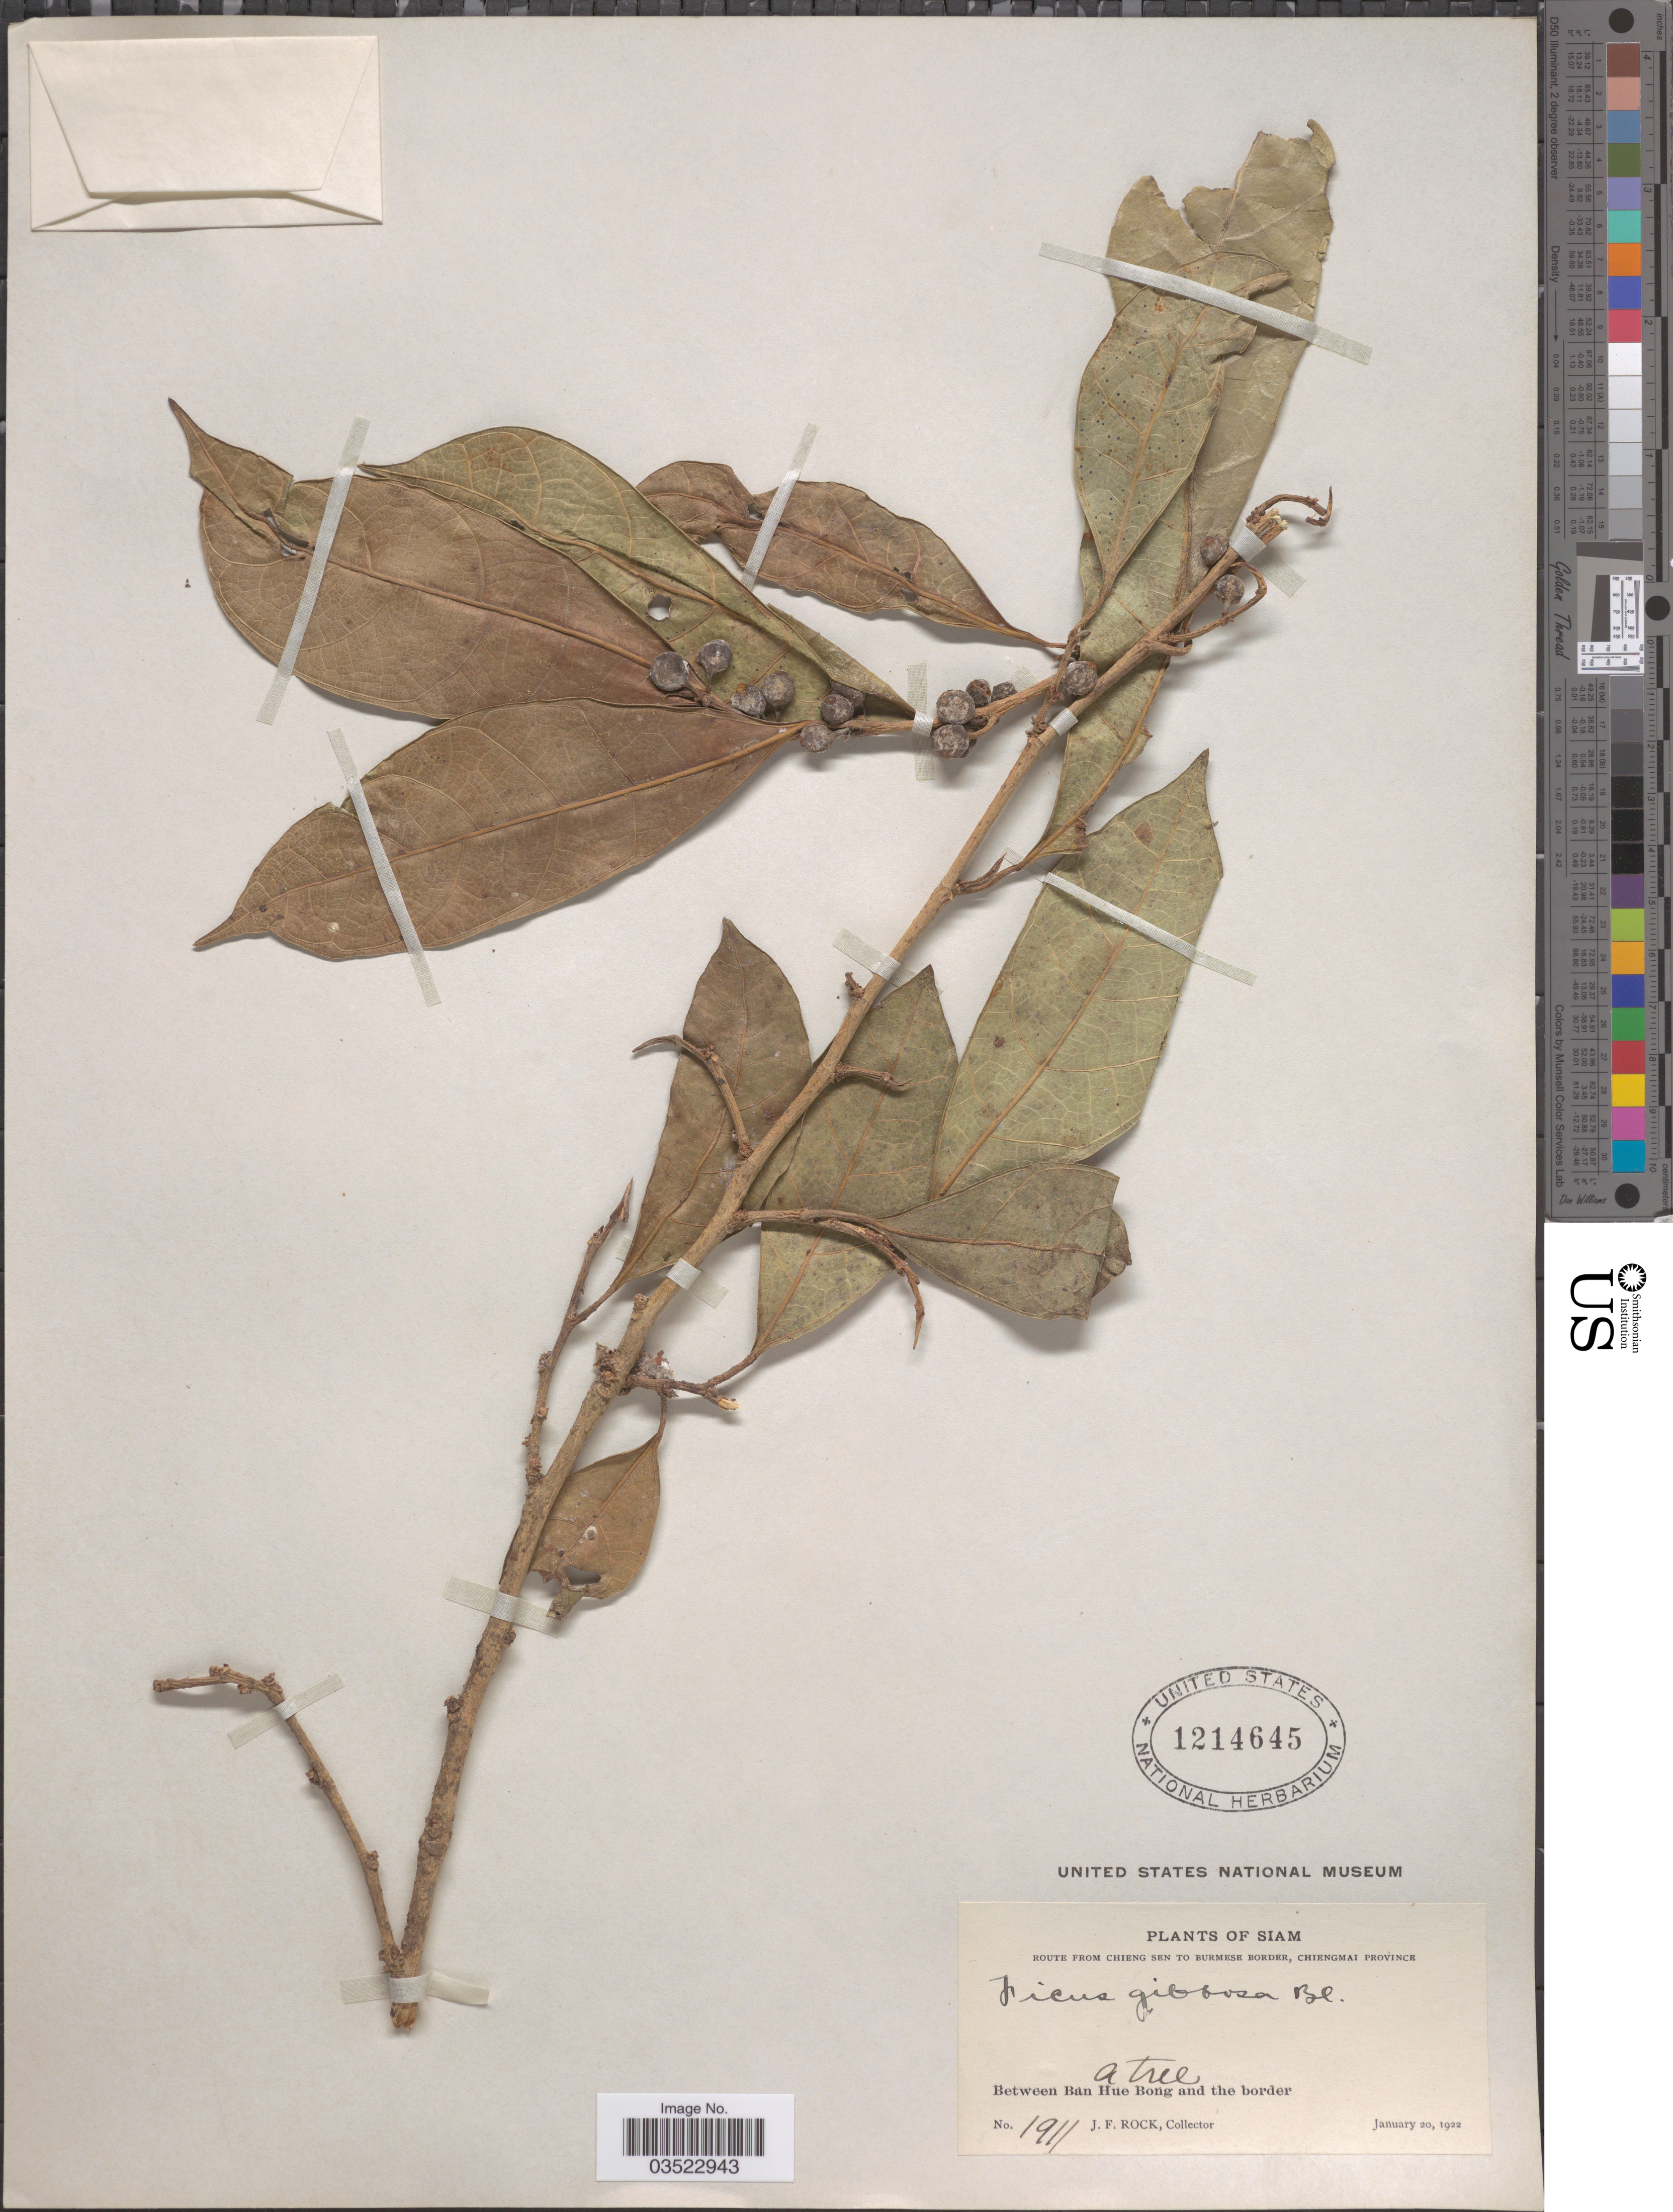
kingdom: Plantae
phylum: Tracheophyta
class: Magnoliopsida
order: Rosales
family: Moraceae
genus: Ficus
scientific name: Ficus tinctoria subsp. gibbosa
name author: (Blume) Corner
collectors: J. Rock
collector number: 1911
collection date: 1922-01-20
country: Thailand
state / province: Chiang Mai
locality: Siam. Route from Chieng Sen to Burmese Border, Chiengmai Province. Between Ban Hue Bong and the border.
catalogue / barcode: US 1214645